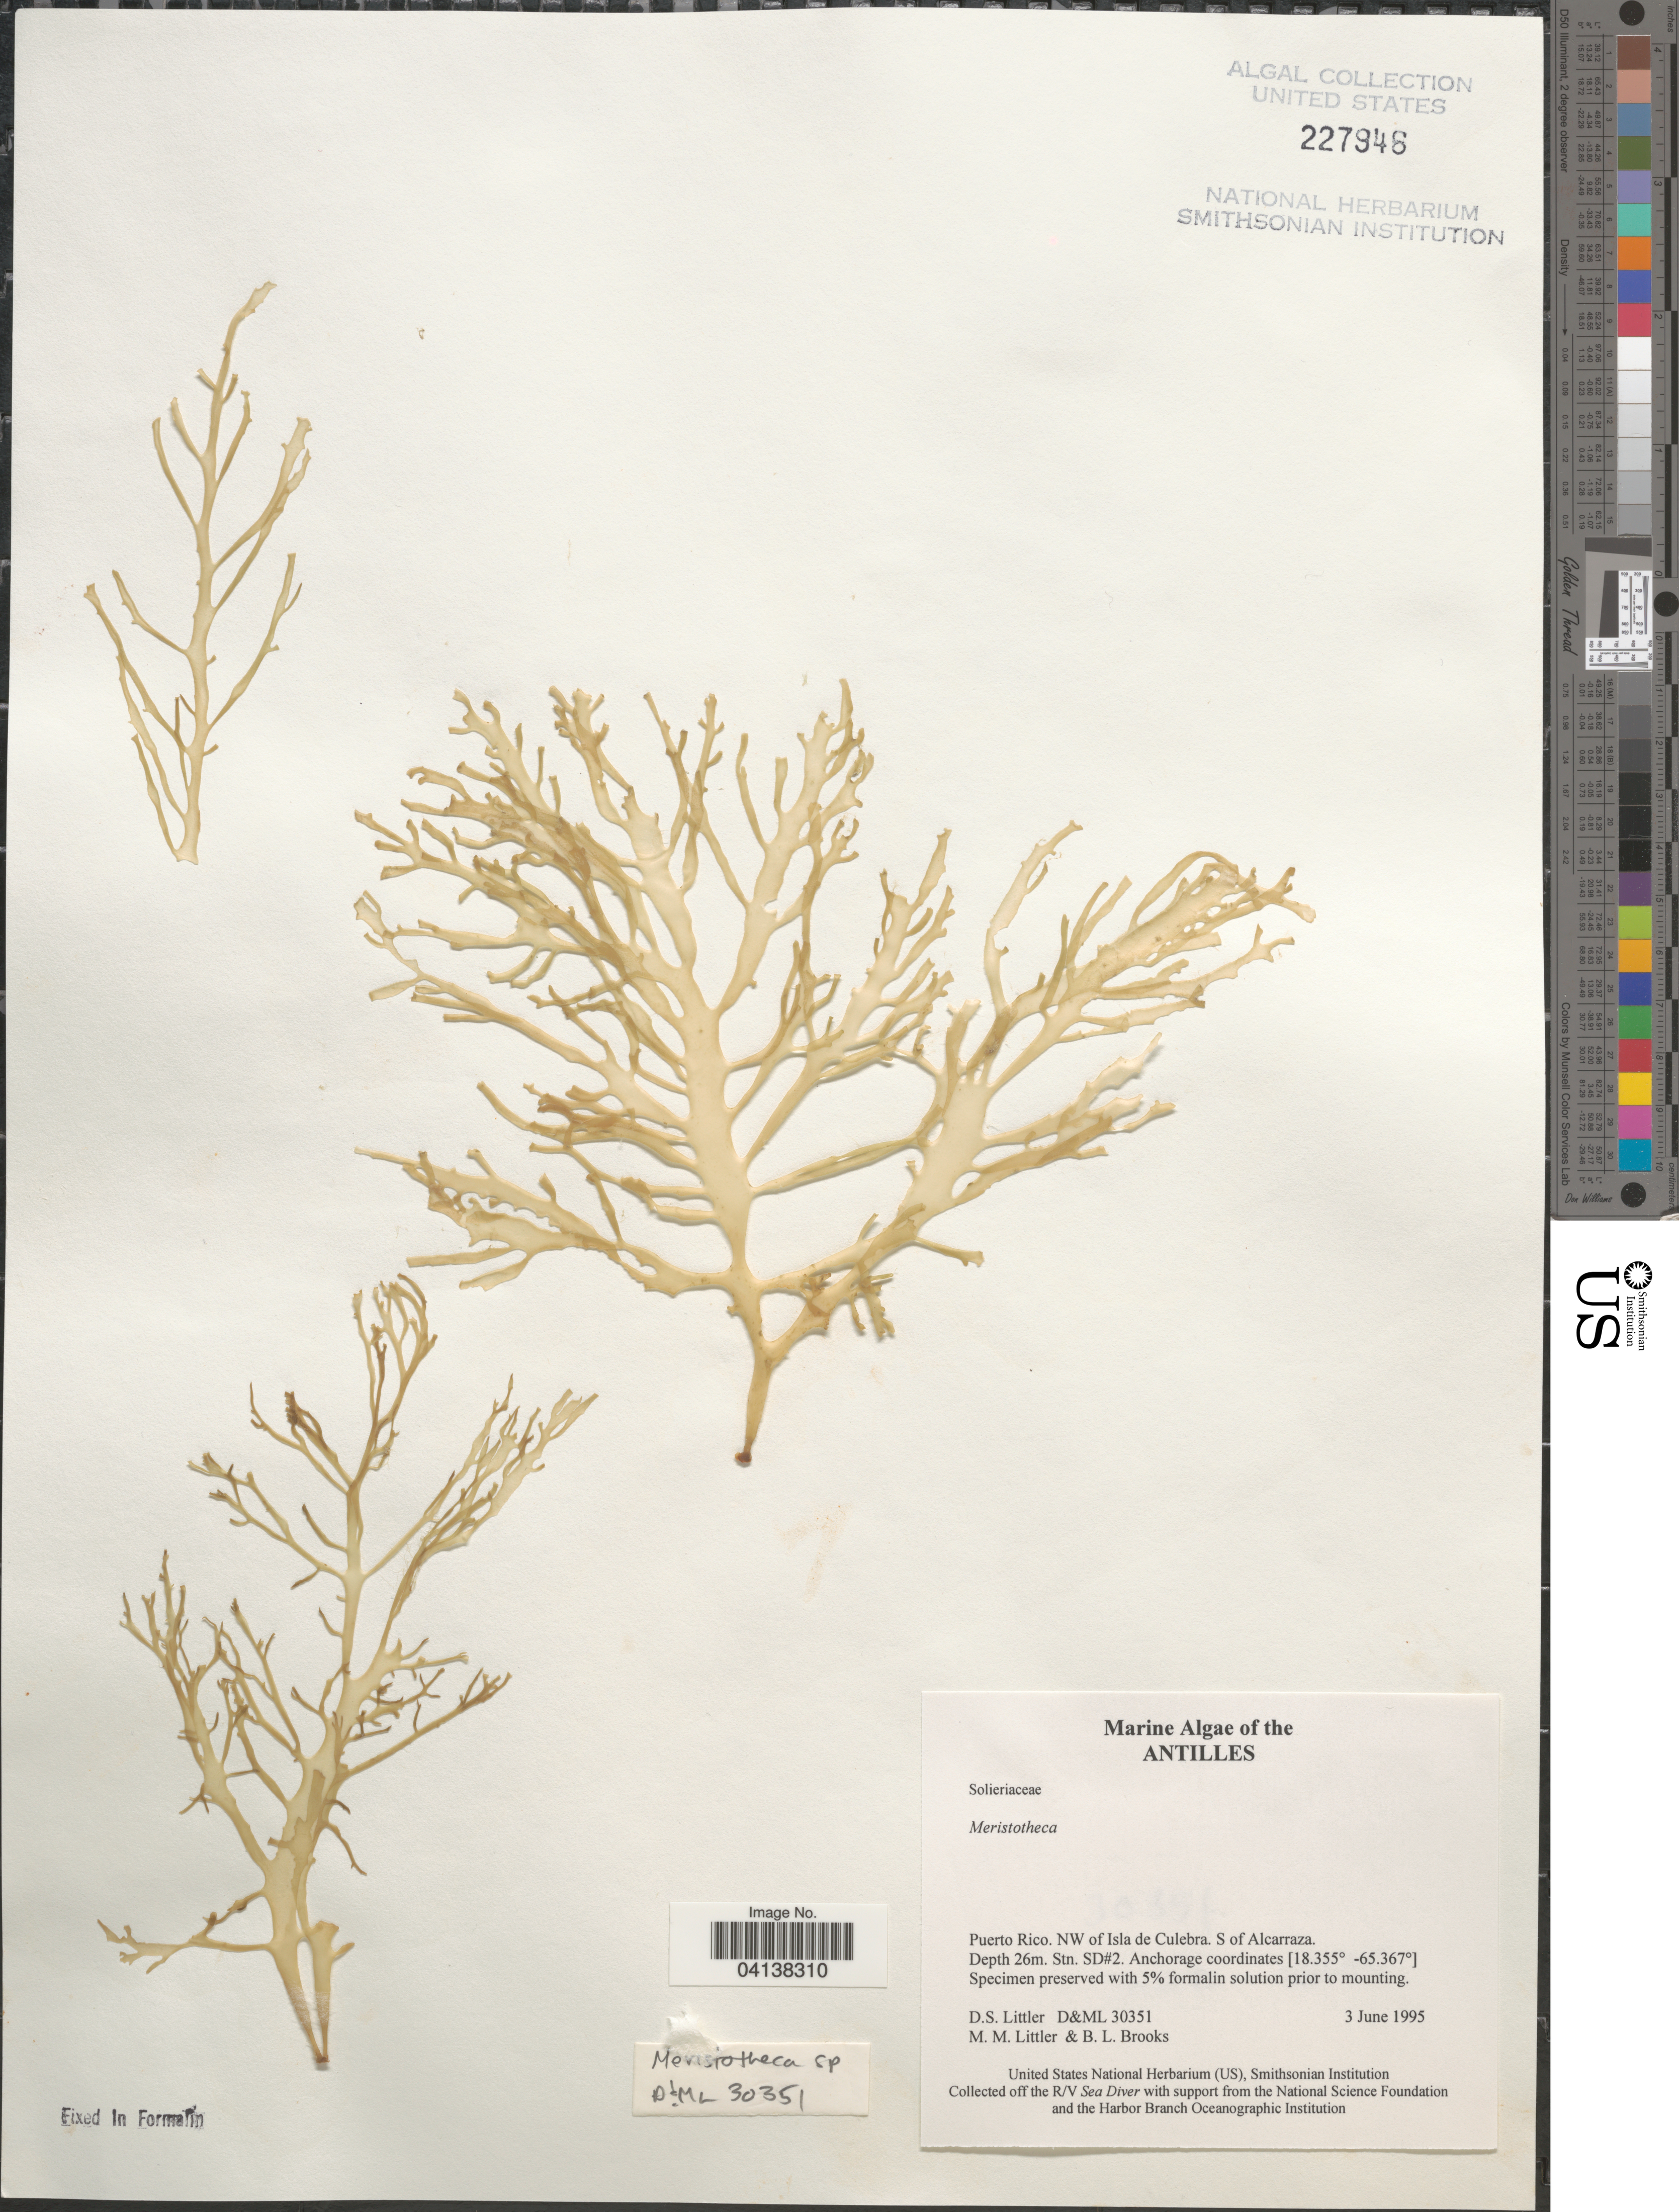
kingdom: Plantae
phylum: Rhodophyta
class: Florideophyceae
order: Gigartinales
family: Solieriaceae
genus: Meristotheca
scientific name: Meristotheca sp.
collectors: D. S. Littler & B. Brooks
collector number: D&ML 30351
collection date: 1995-06-03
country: Puerto Rico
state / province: Culebra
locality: NW of Isla de Culebra. S of Alcarraza. Stn. SD#2. The Antilles.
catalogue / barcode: US 227946